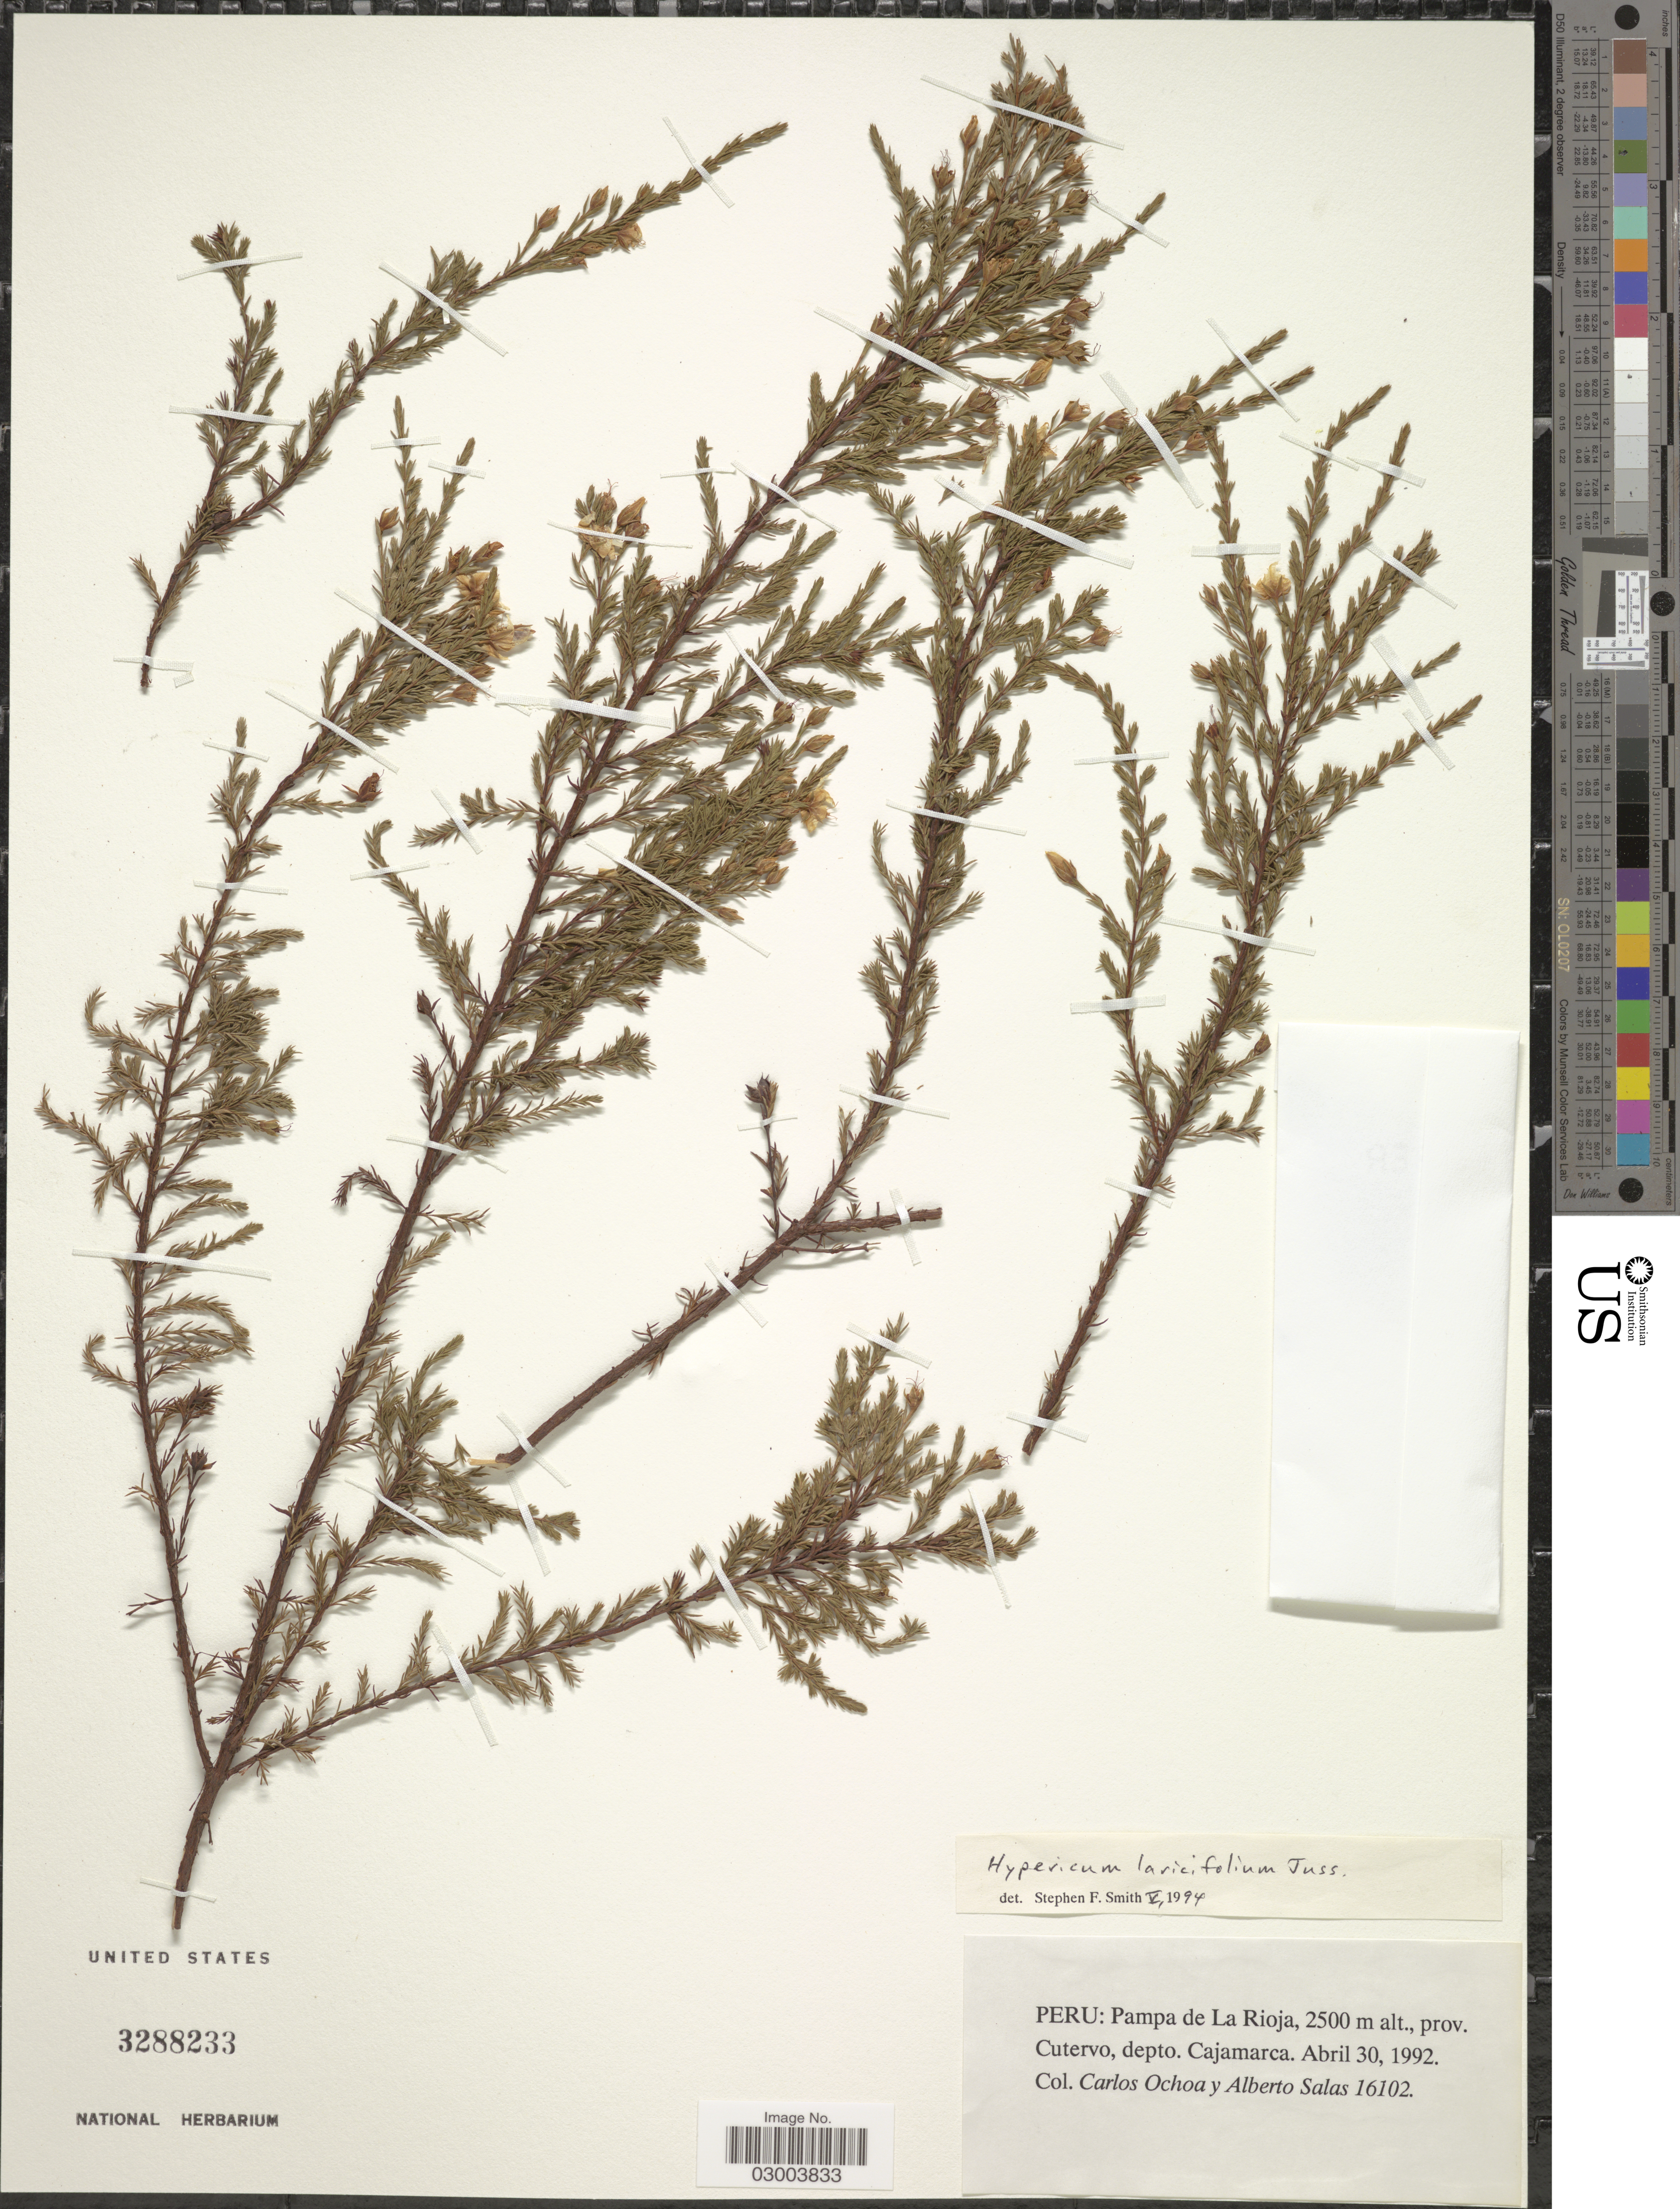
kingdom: Plantae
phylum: Tracheophyta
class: Magnoliopsida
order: Malpighiales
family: Hypericaceae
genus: Hypericum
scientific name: Hypericum laricifolium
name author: Juss.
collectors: C. M. Ochoa & A. Salas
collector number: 16102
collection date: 1992-04-30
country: Peru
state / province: Cajamarca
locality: Pampa de La Rioja, Prov. Cutervo, depto. Cajamarca.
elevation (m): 2500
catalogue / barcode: US 3288233